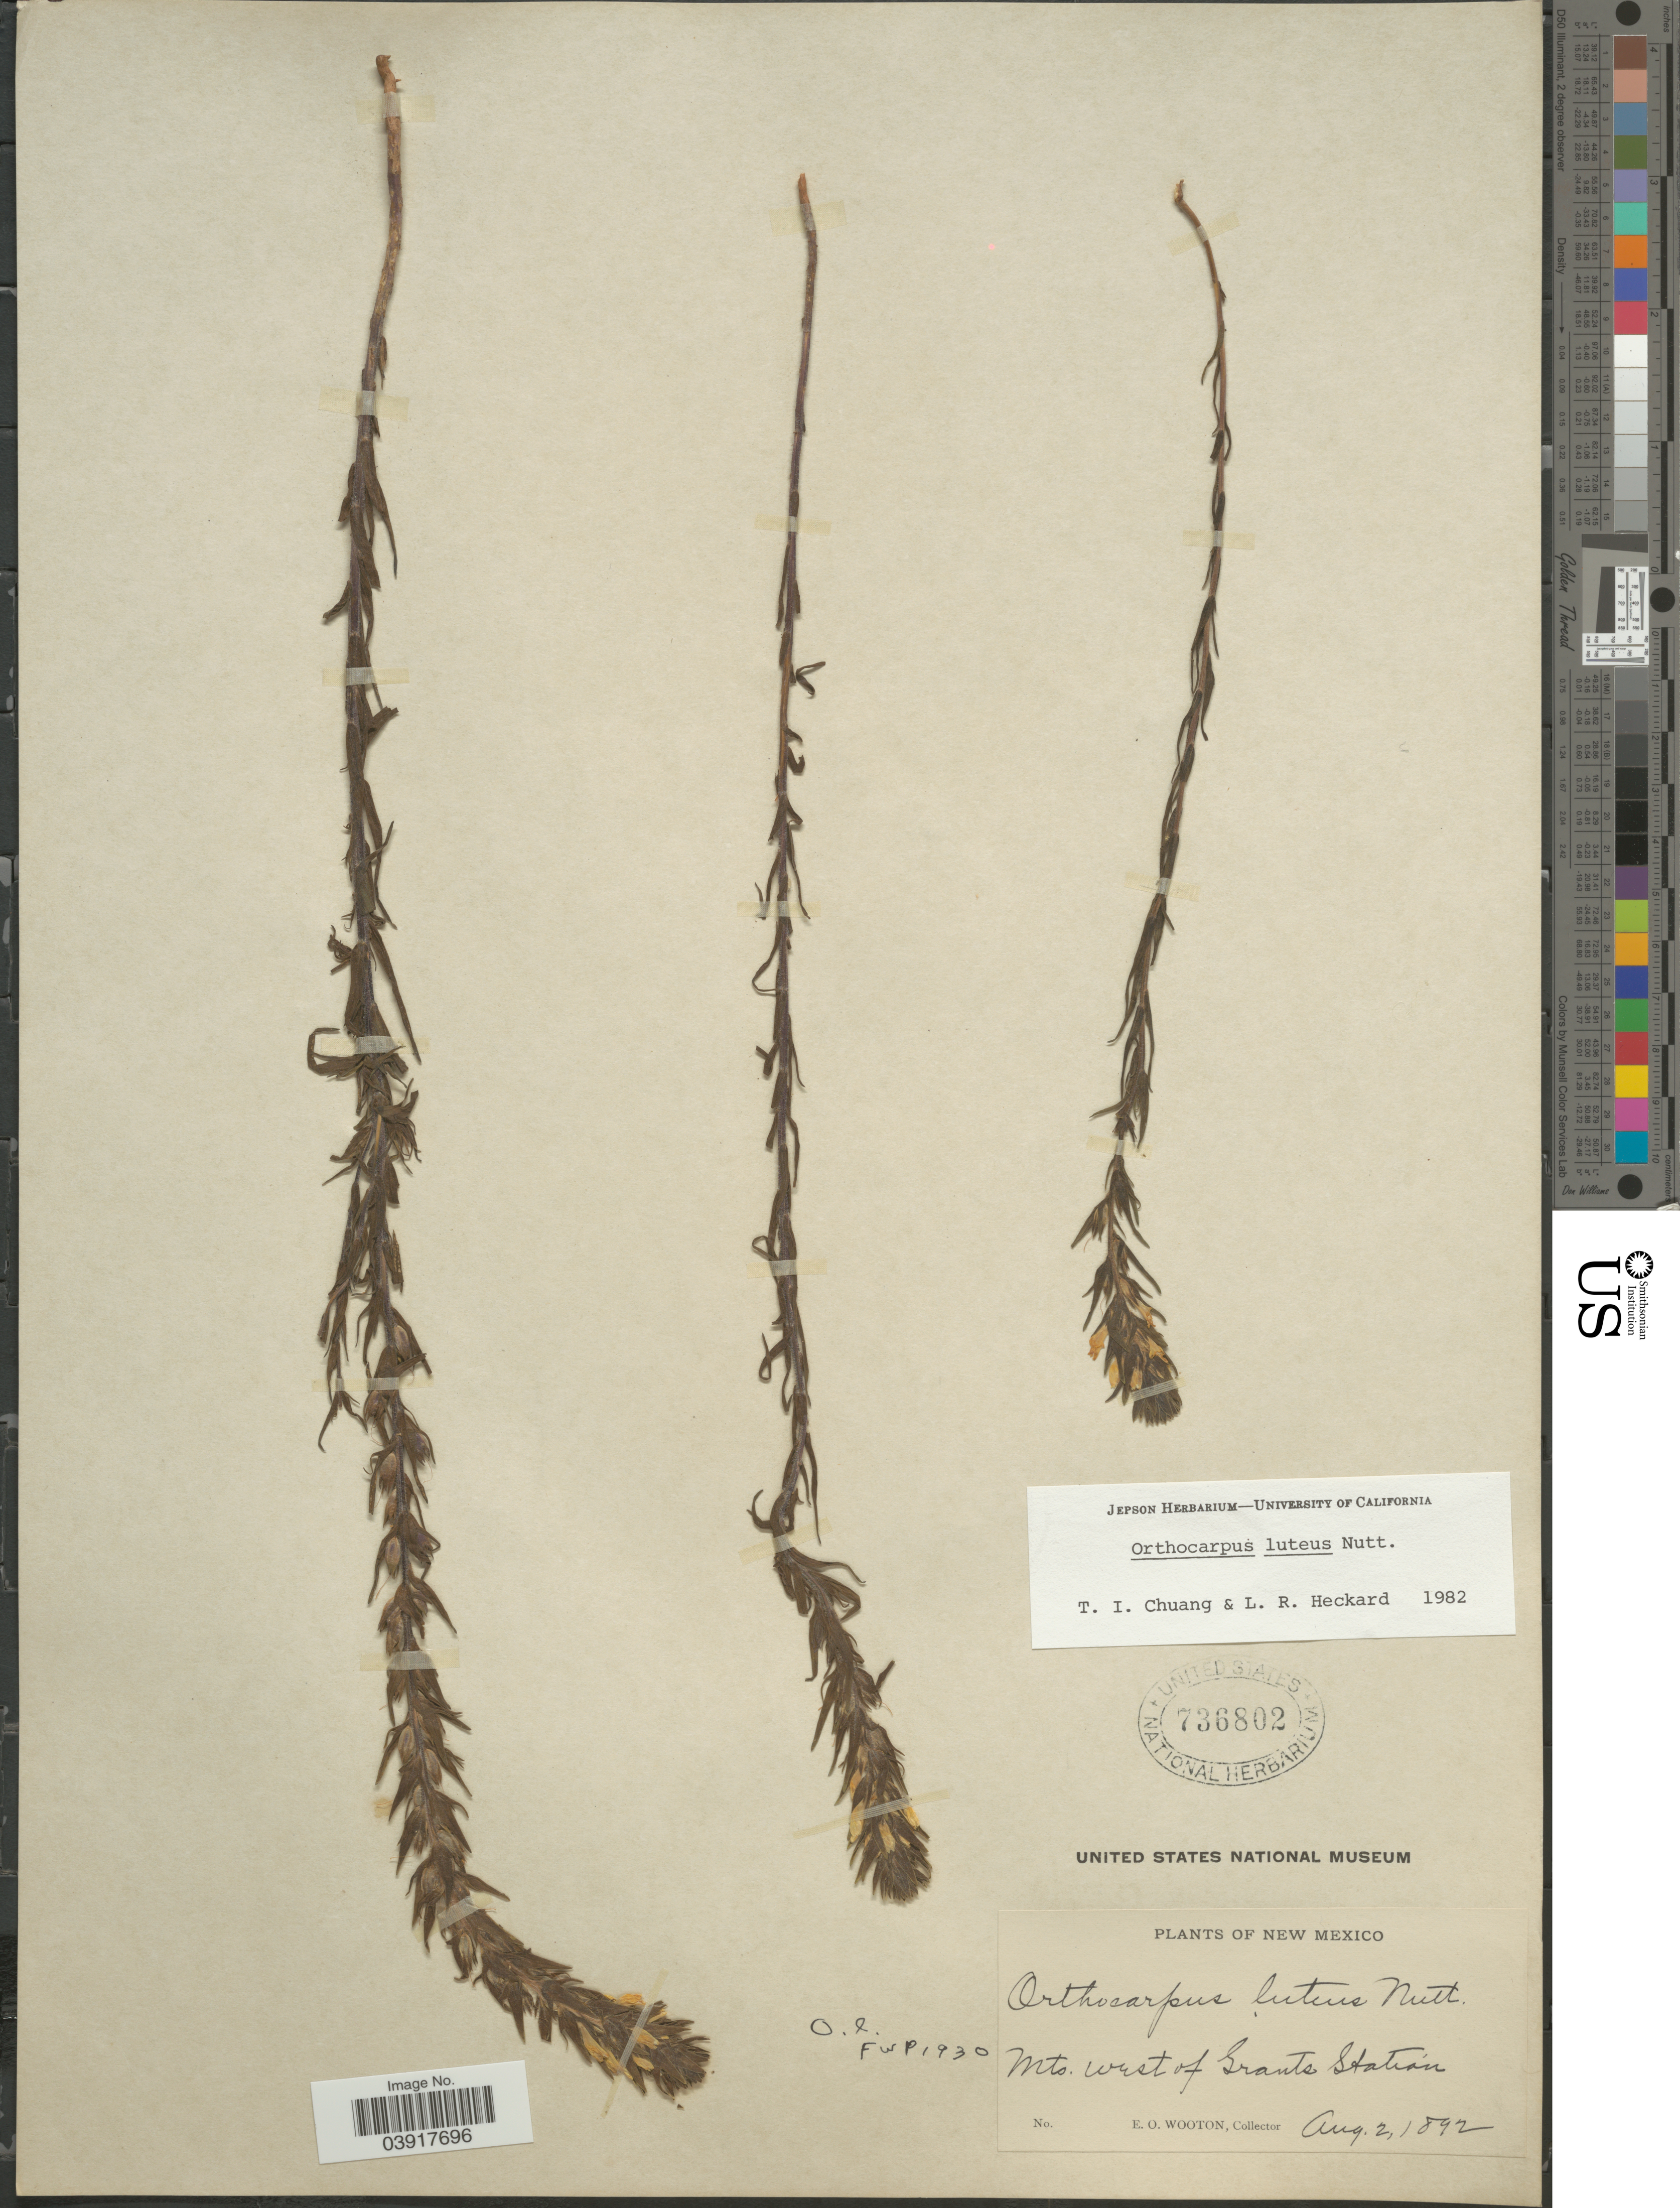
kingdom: Plantae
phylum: Tracheophyta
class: Magnoliopsida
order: Lamiales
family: Orobanchaceae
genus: Orthocarpus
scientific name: Orthocarpus luteus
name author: Nutt.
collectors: E. O. Wooton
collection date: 1892-08-02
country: United States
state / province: New Mexico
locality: Mts. west of Grants Station.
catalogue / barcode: US 736802